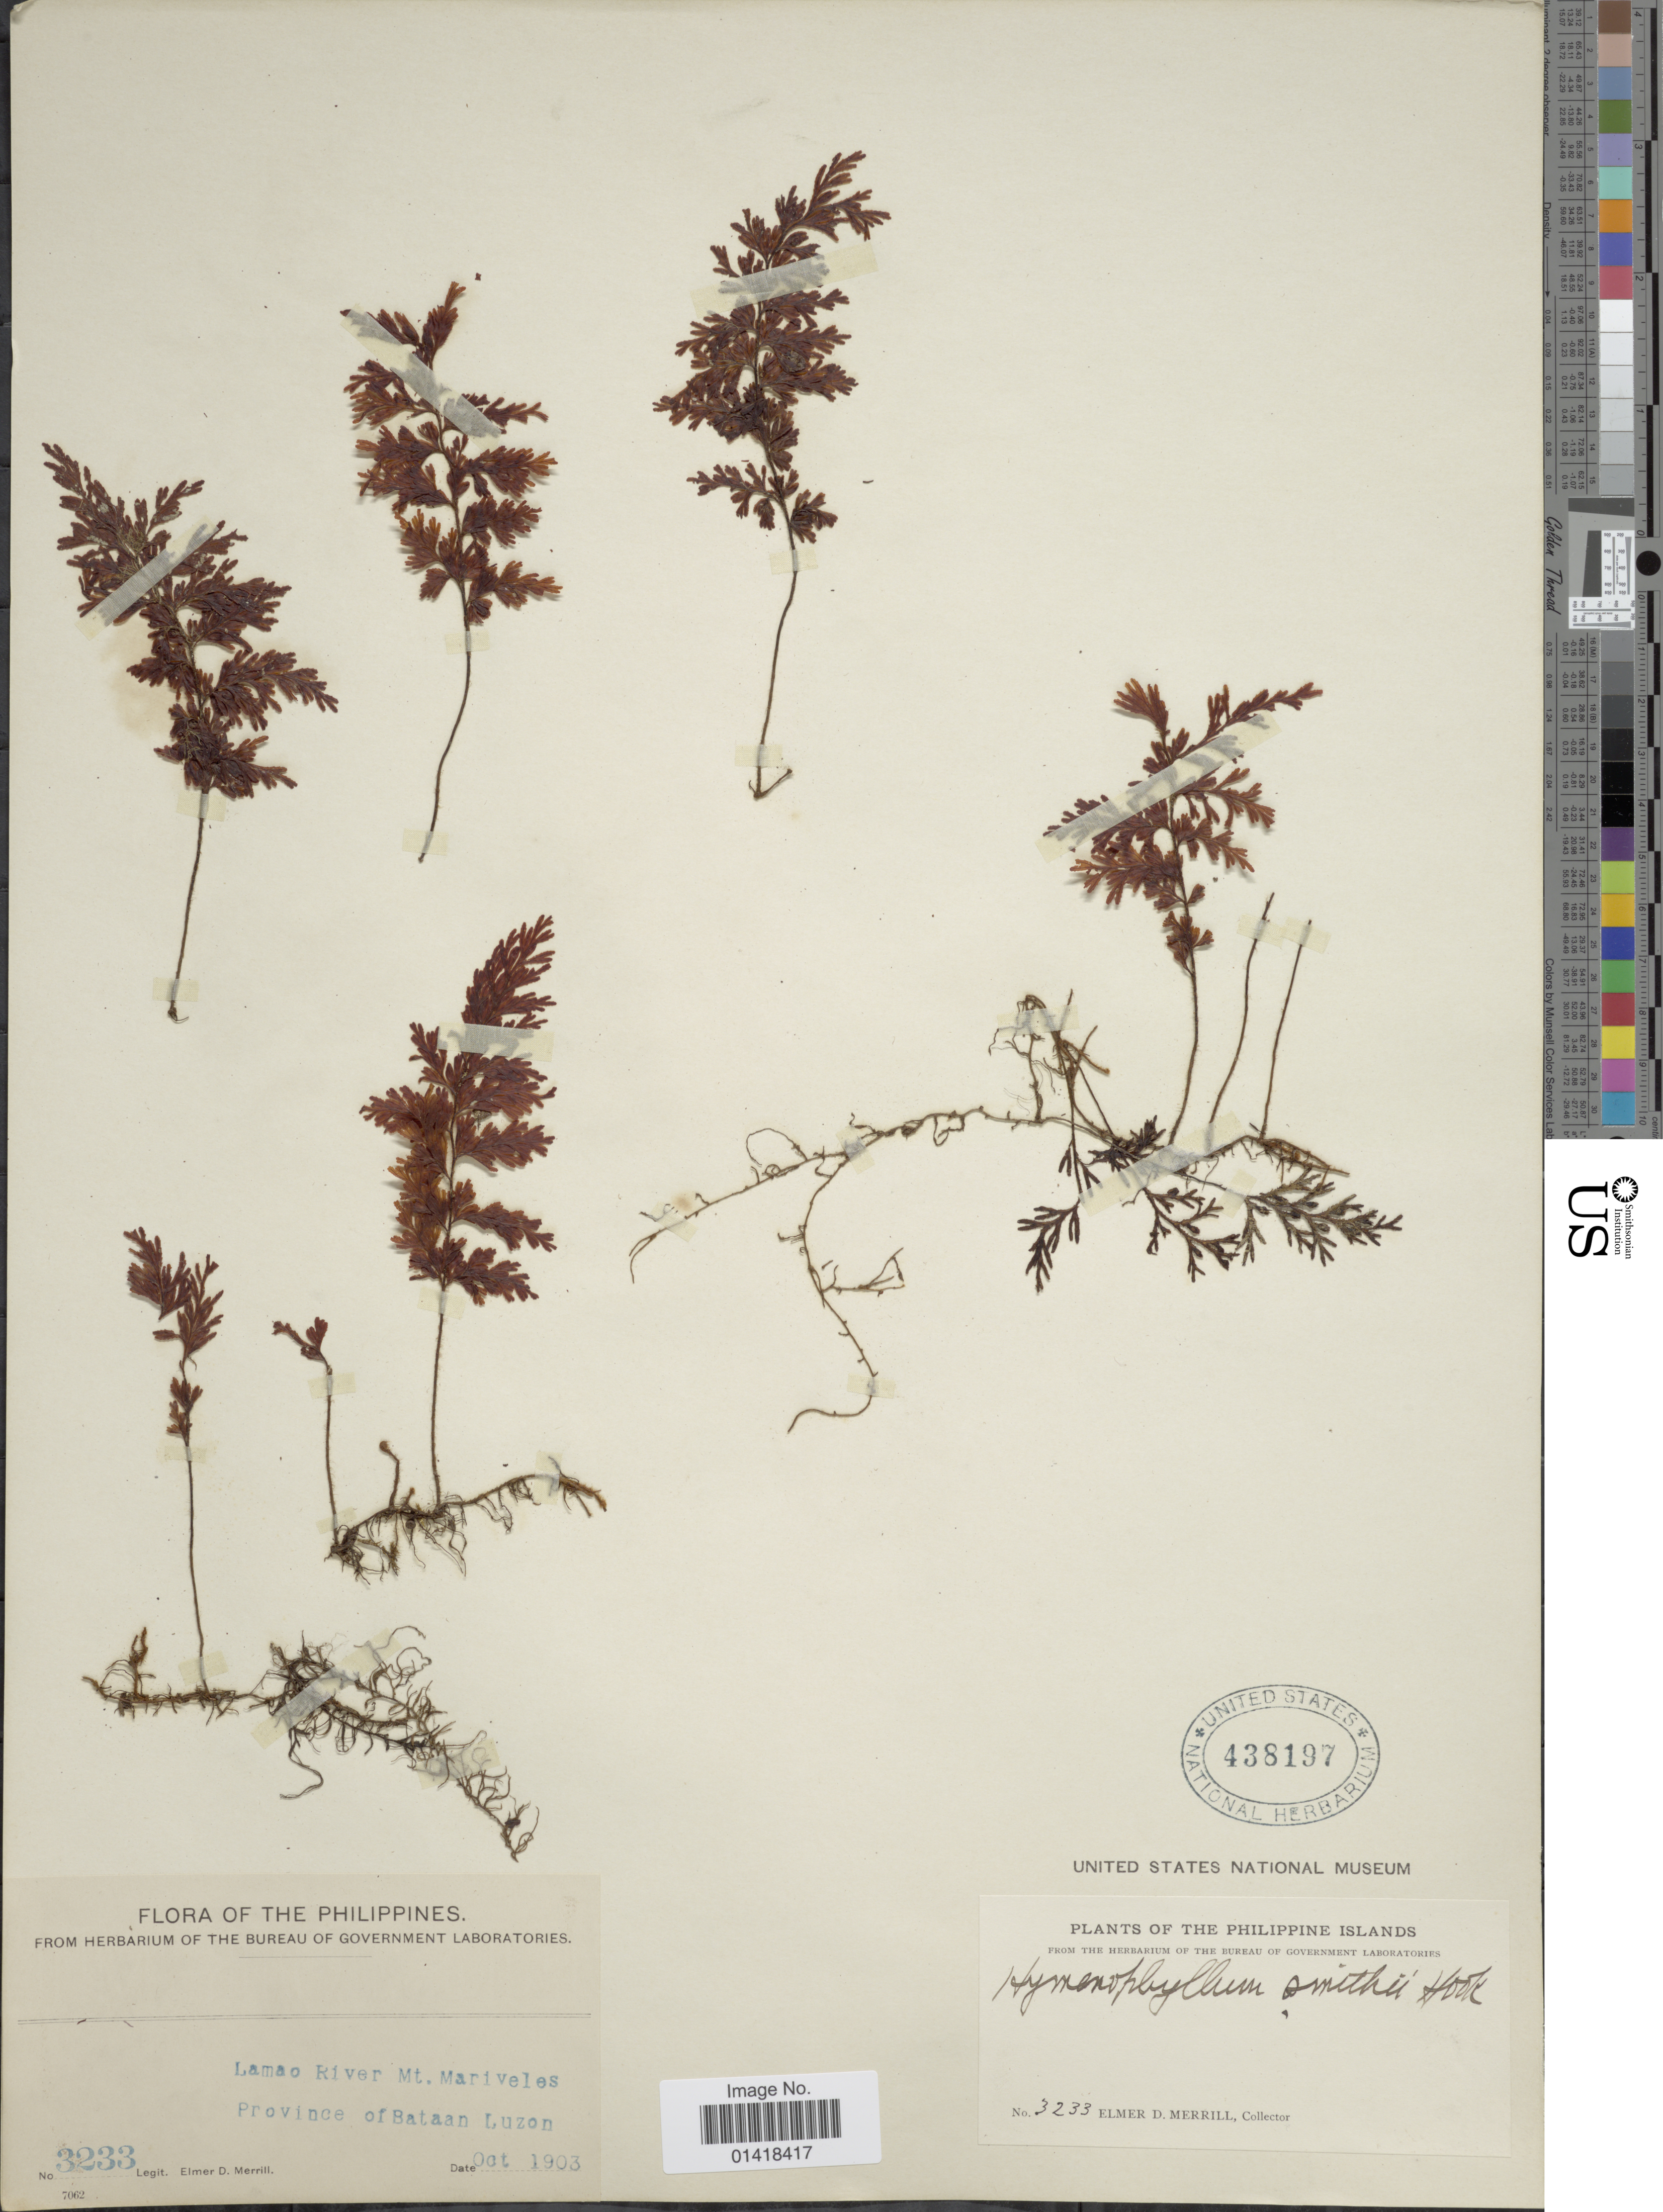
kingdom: Plantae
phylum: Tracheophyta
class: Polypodiopsida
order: Hymenophyllales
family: Hymenophyllaceae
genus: Hymenophyllum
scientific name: Hymenophyllum meyenianum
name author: (C. Presl) Copel.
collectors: E. D. Merrill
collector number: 3233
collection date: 1903-10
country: Philippines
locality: The Philippines. Lamao River, Mt. Mariveles Province of Bataan Luzon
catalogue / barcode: US 438197